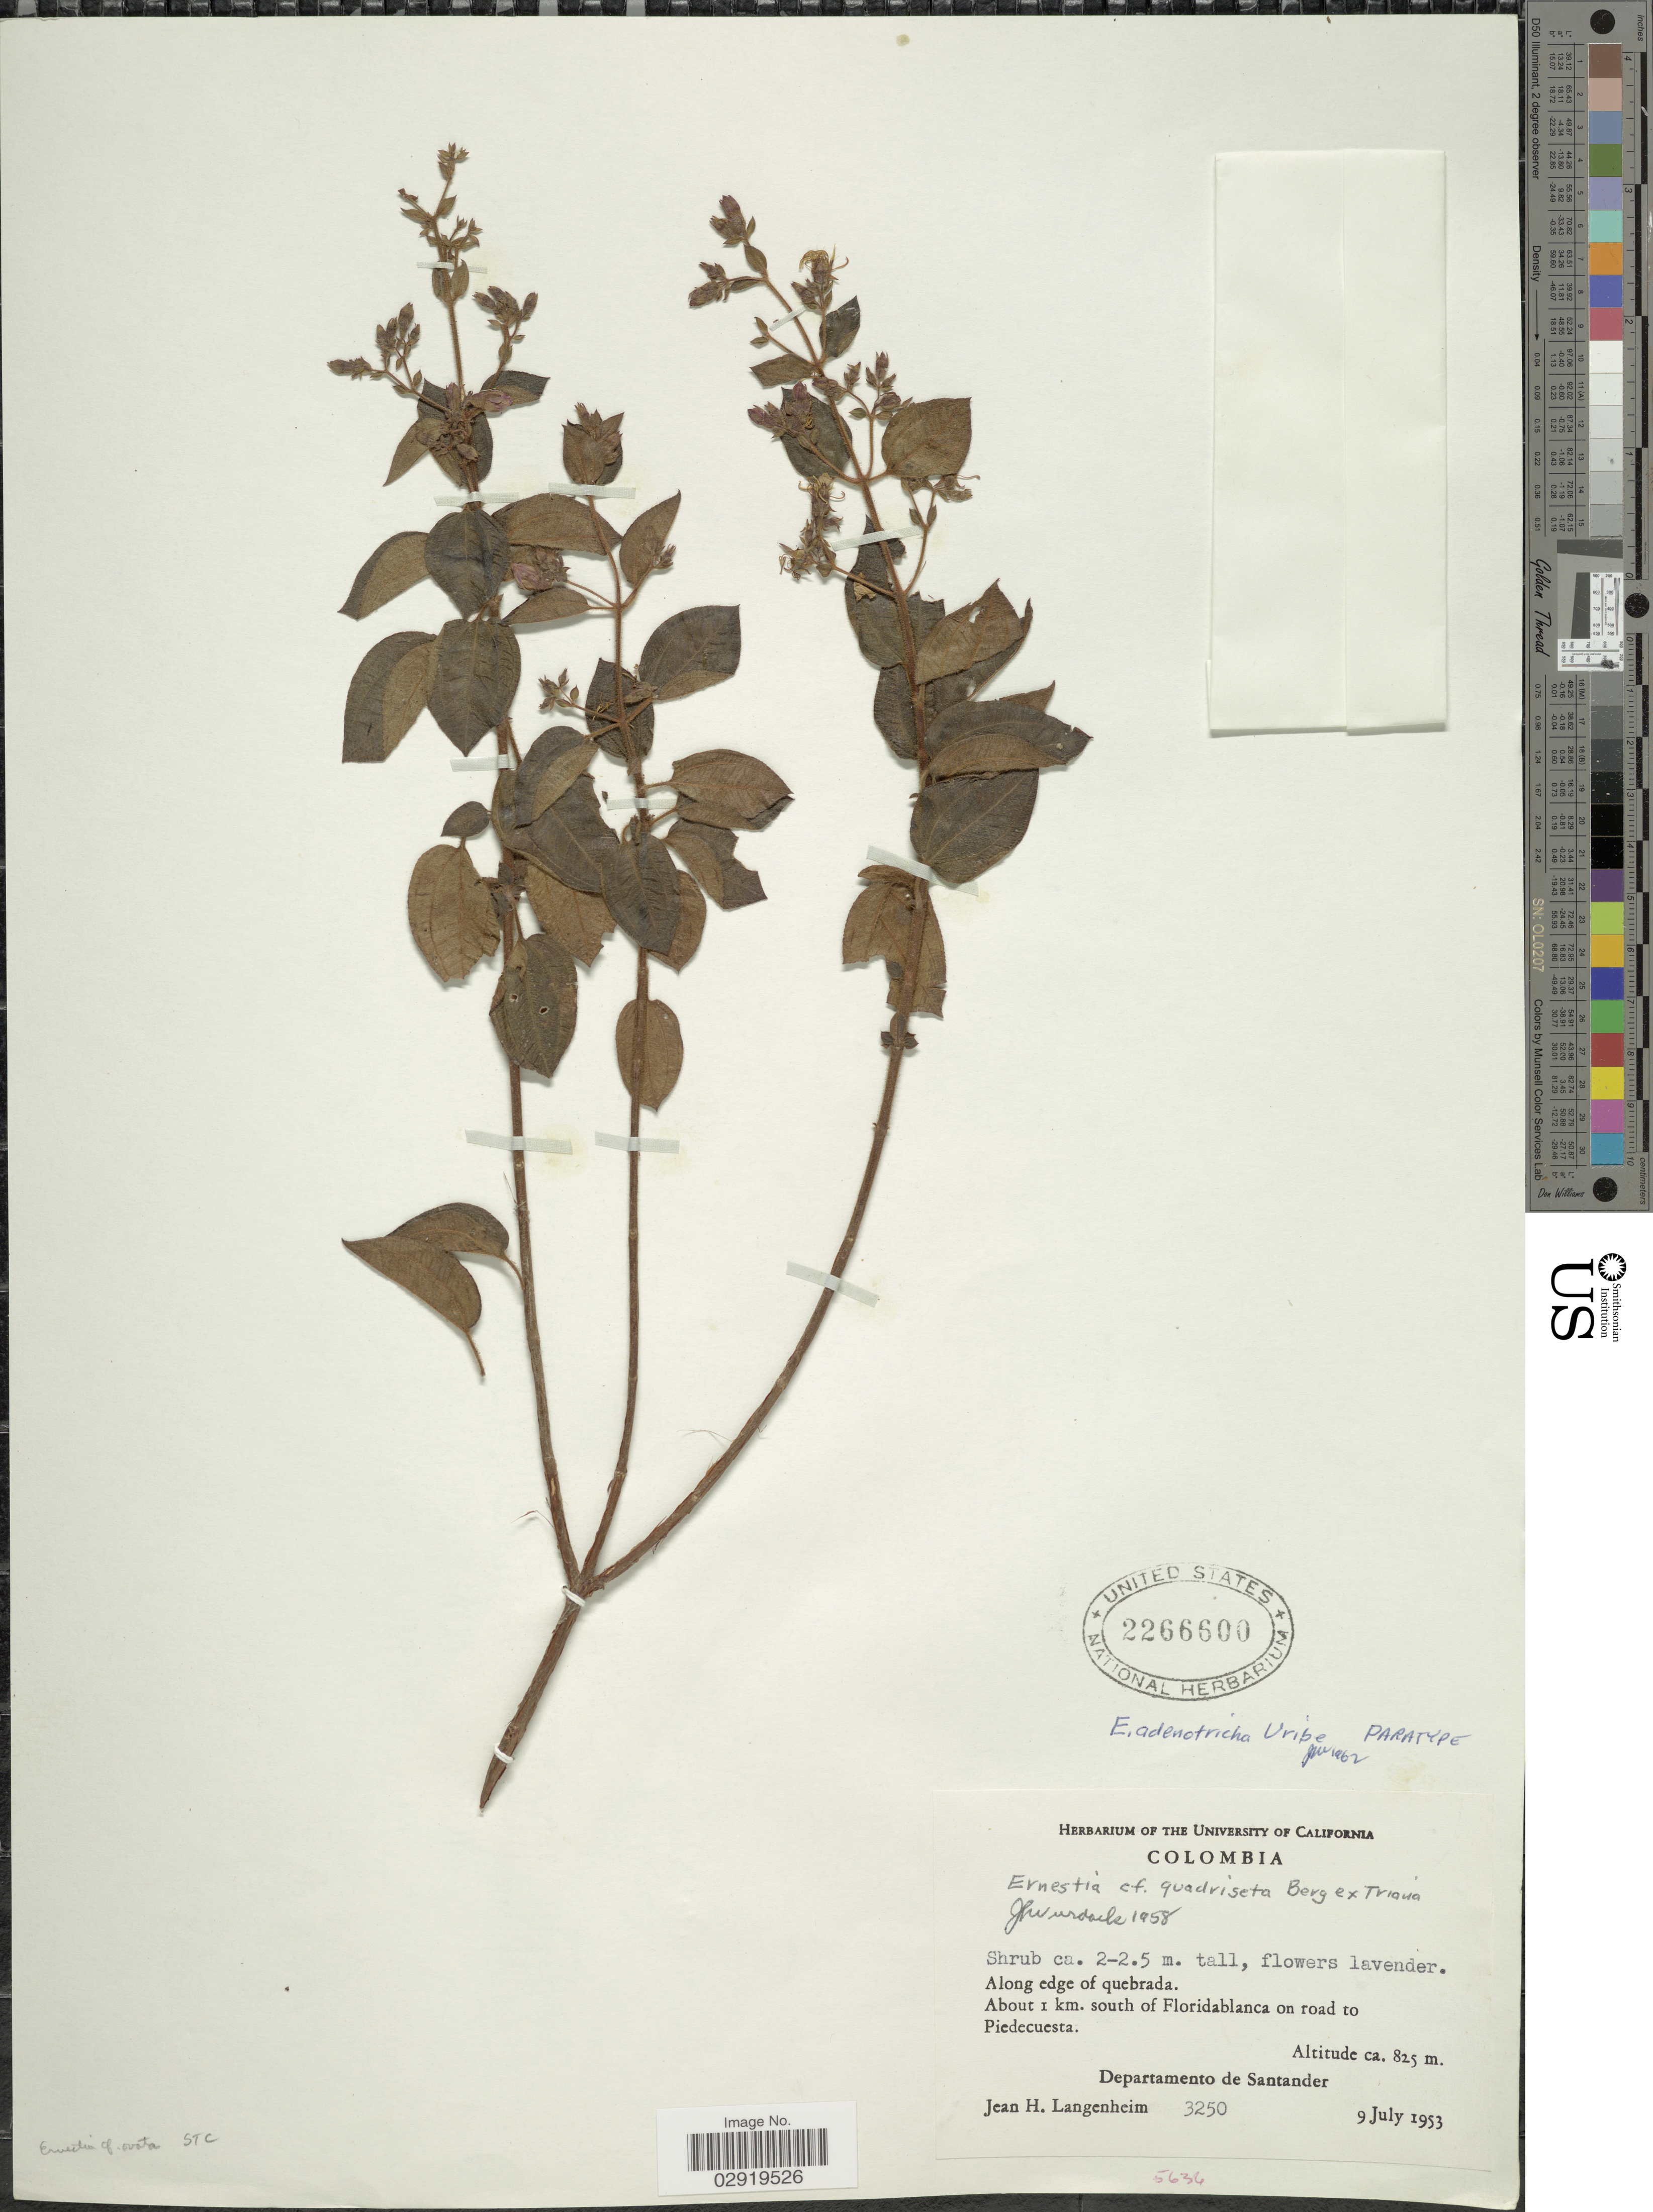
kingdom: Plantae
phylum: Tracheophyta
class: Magnoliopsida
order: Myrtales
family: Melastomataceae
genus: Ernestia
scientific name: Ernestia adenotricha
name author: L. Uribe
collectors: J. H. Langenheim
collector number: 3250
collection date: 1953-07-09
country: Colombia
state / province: Santander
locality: Along edge of quebrada. About 1 km. south of Floridablanca on road to Piedecuesta. Departamento de Santander.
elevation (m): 825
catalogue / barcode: US 2266600